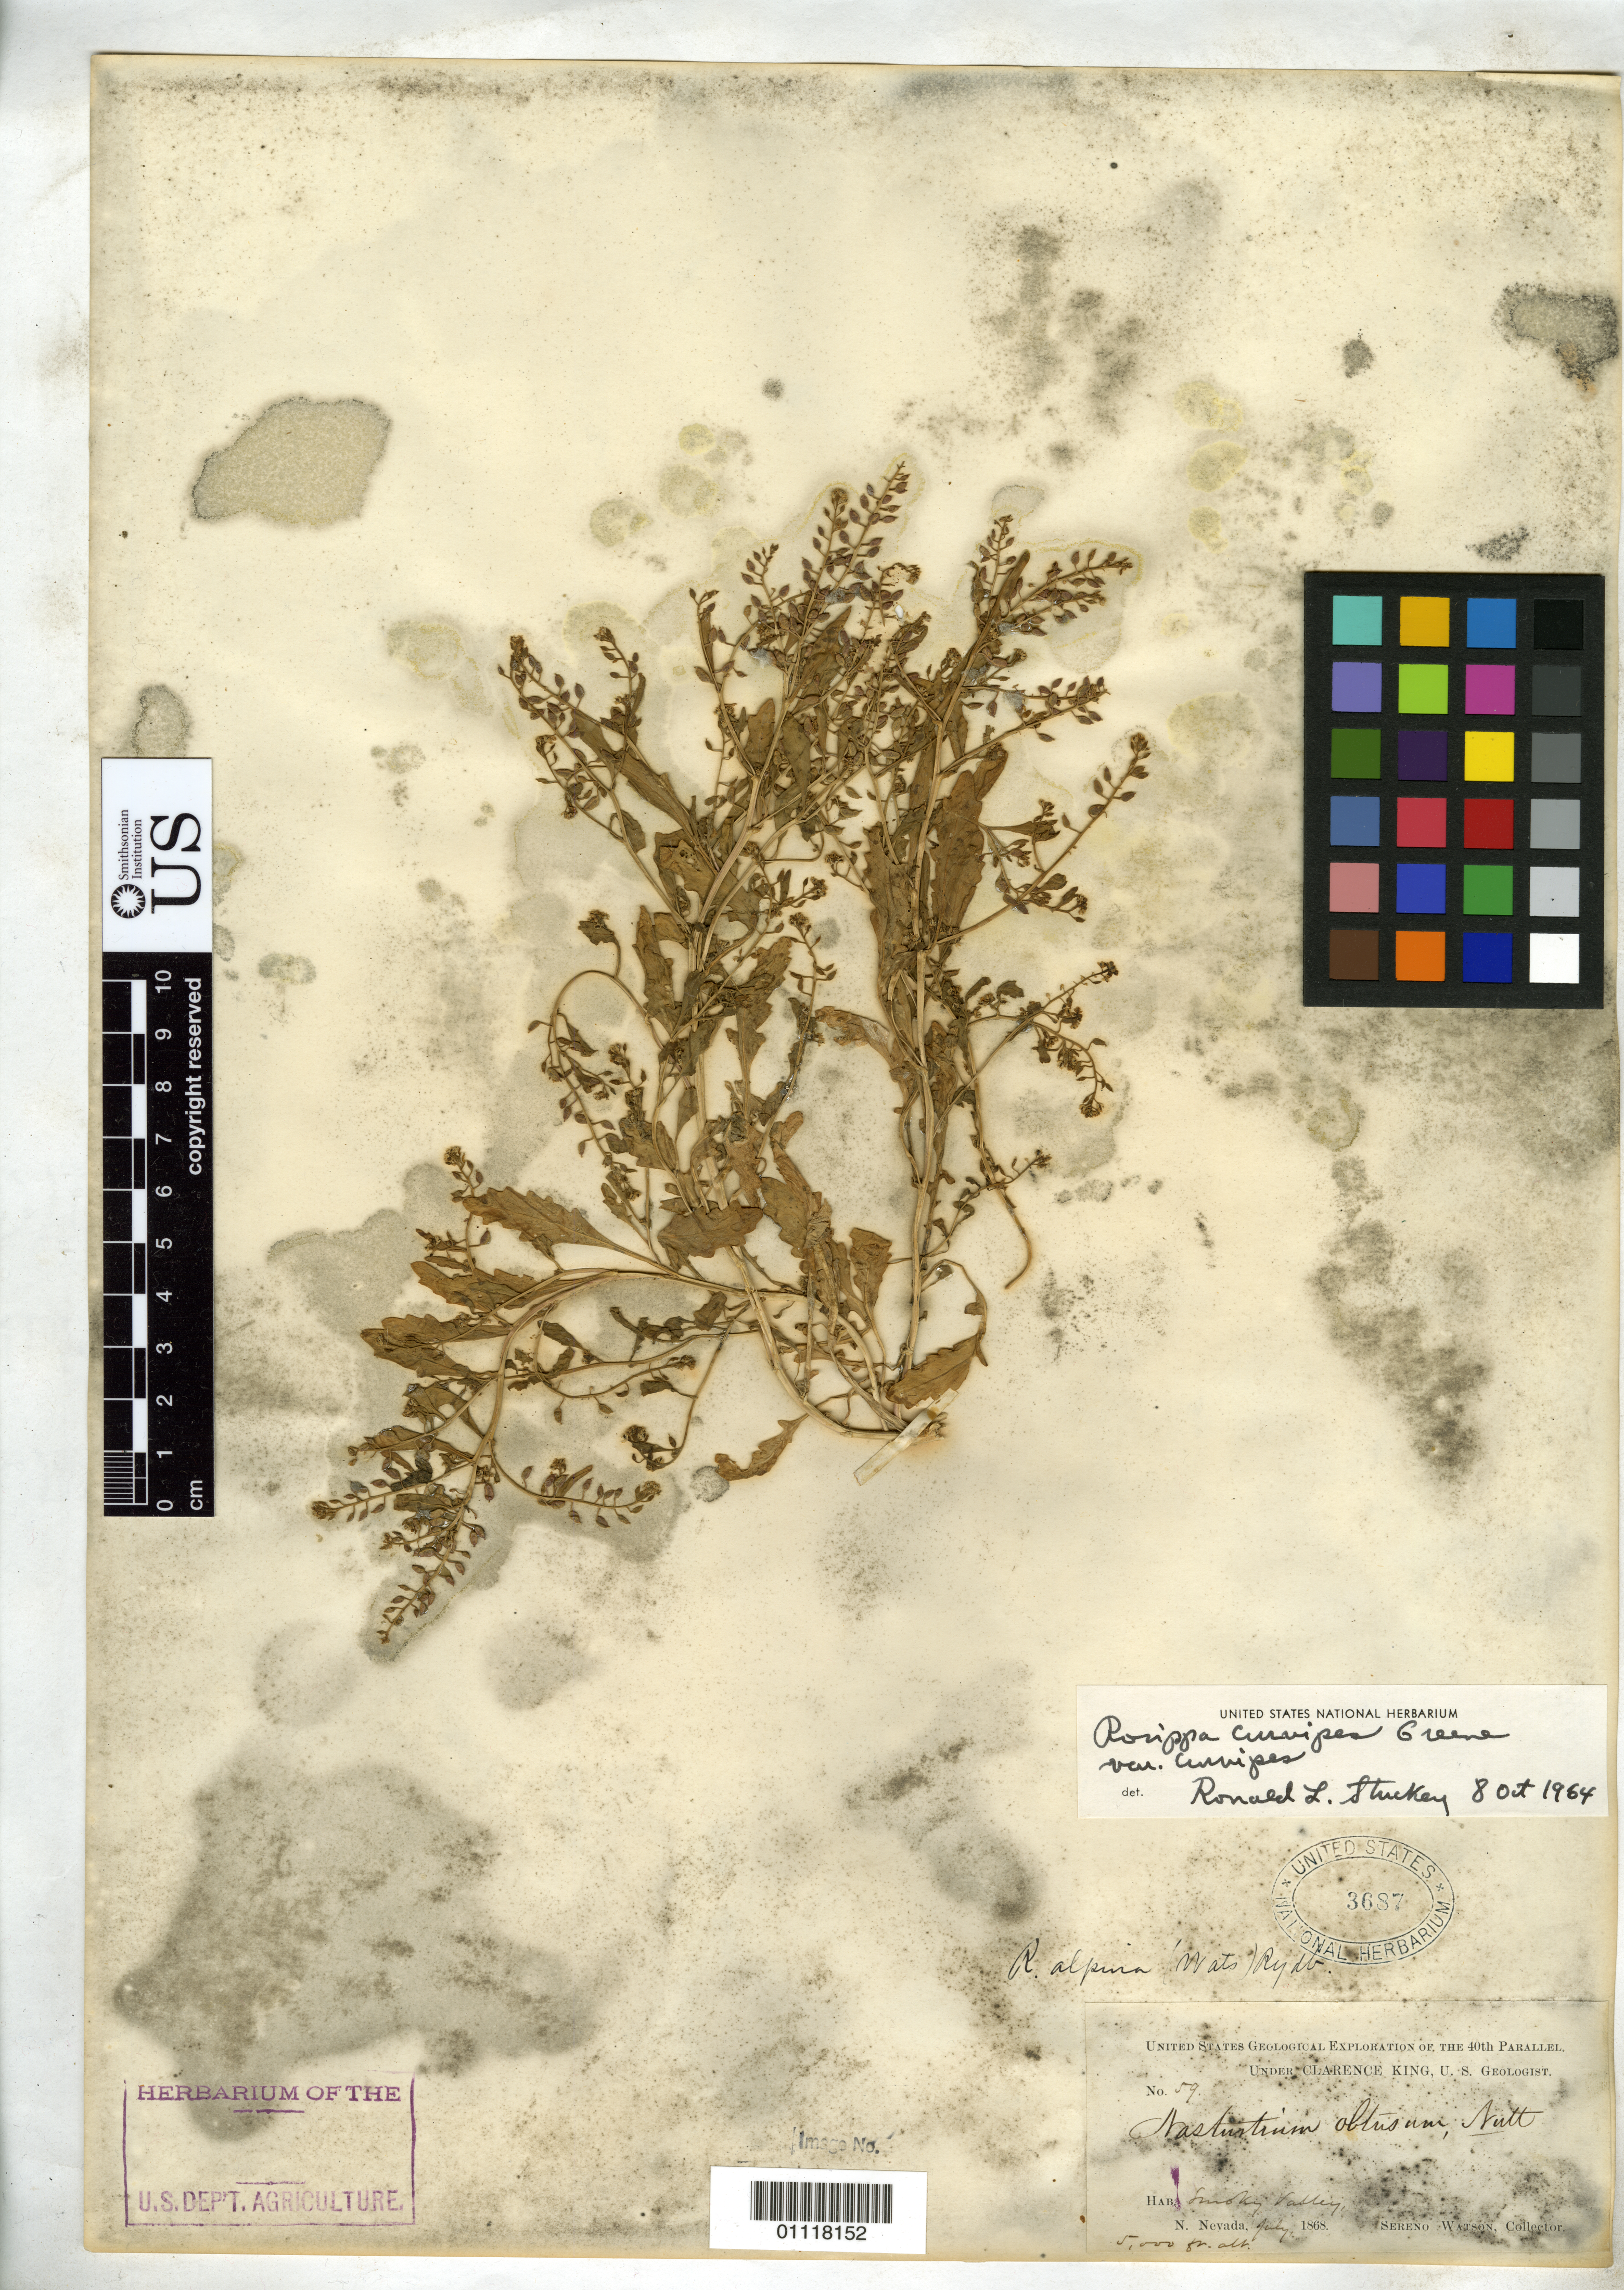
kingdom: Plantae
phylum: Tracheophyta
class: Magnoliopsida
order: Brassicales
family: Brassicaceae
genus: Rorippa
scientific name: Rorippa curvipes var. curvipes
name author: Greene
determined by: Stuckey, R. L.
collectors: S. Watson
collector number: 59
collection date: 1868-07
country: United States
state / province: Nevada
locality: Smokey Valley, N. Nevada.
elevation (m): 1524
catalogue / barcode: US 3687